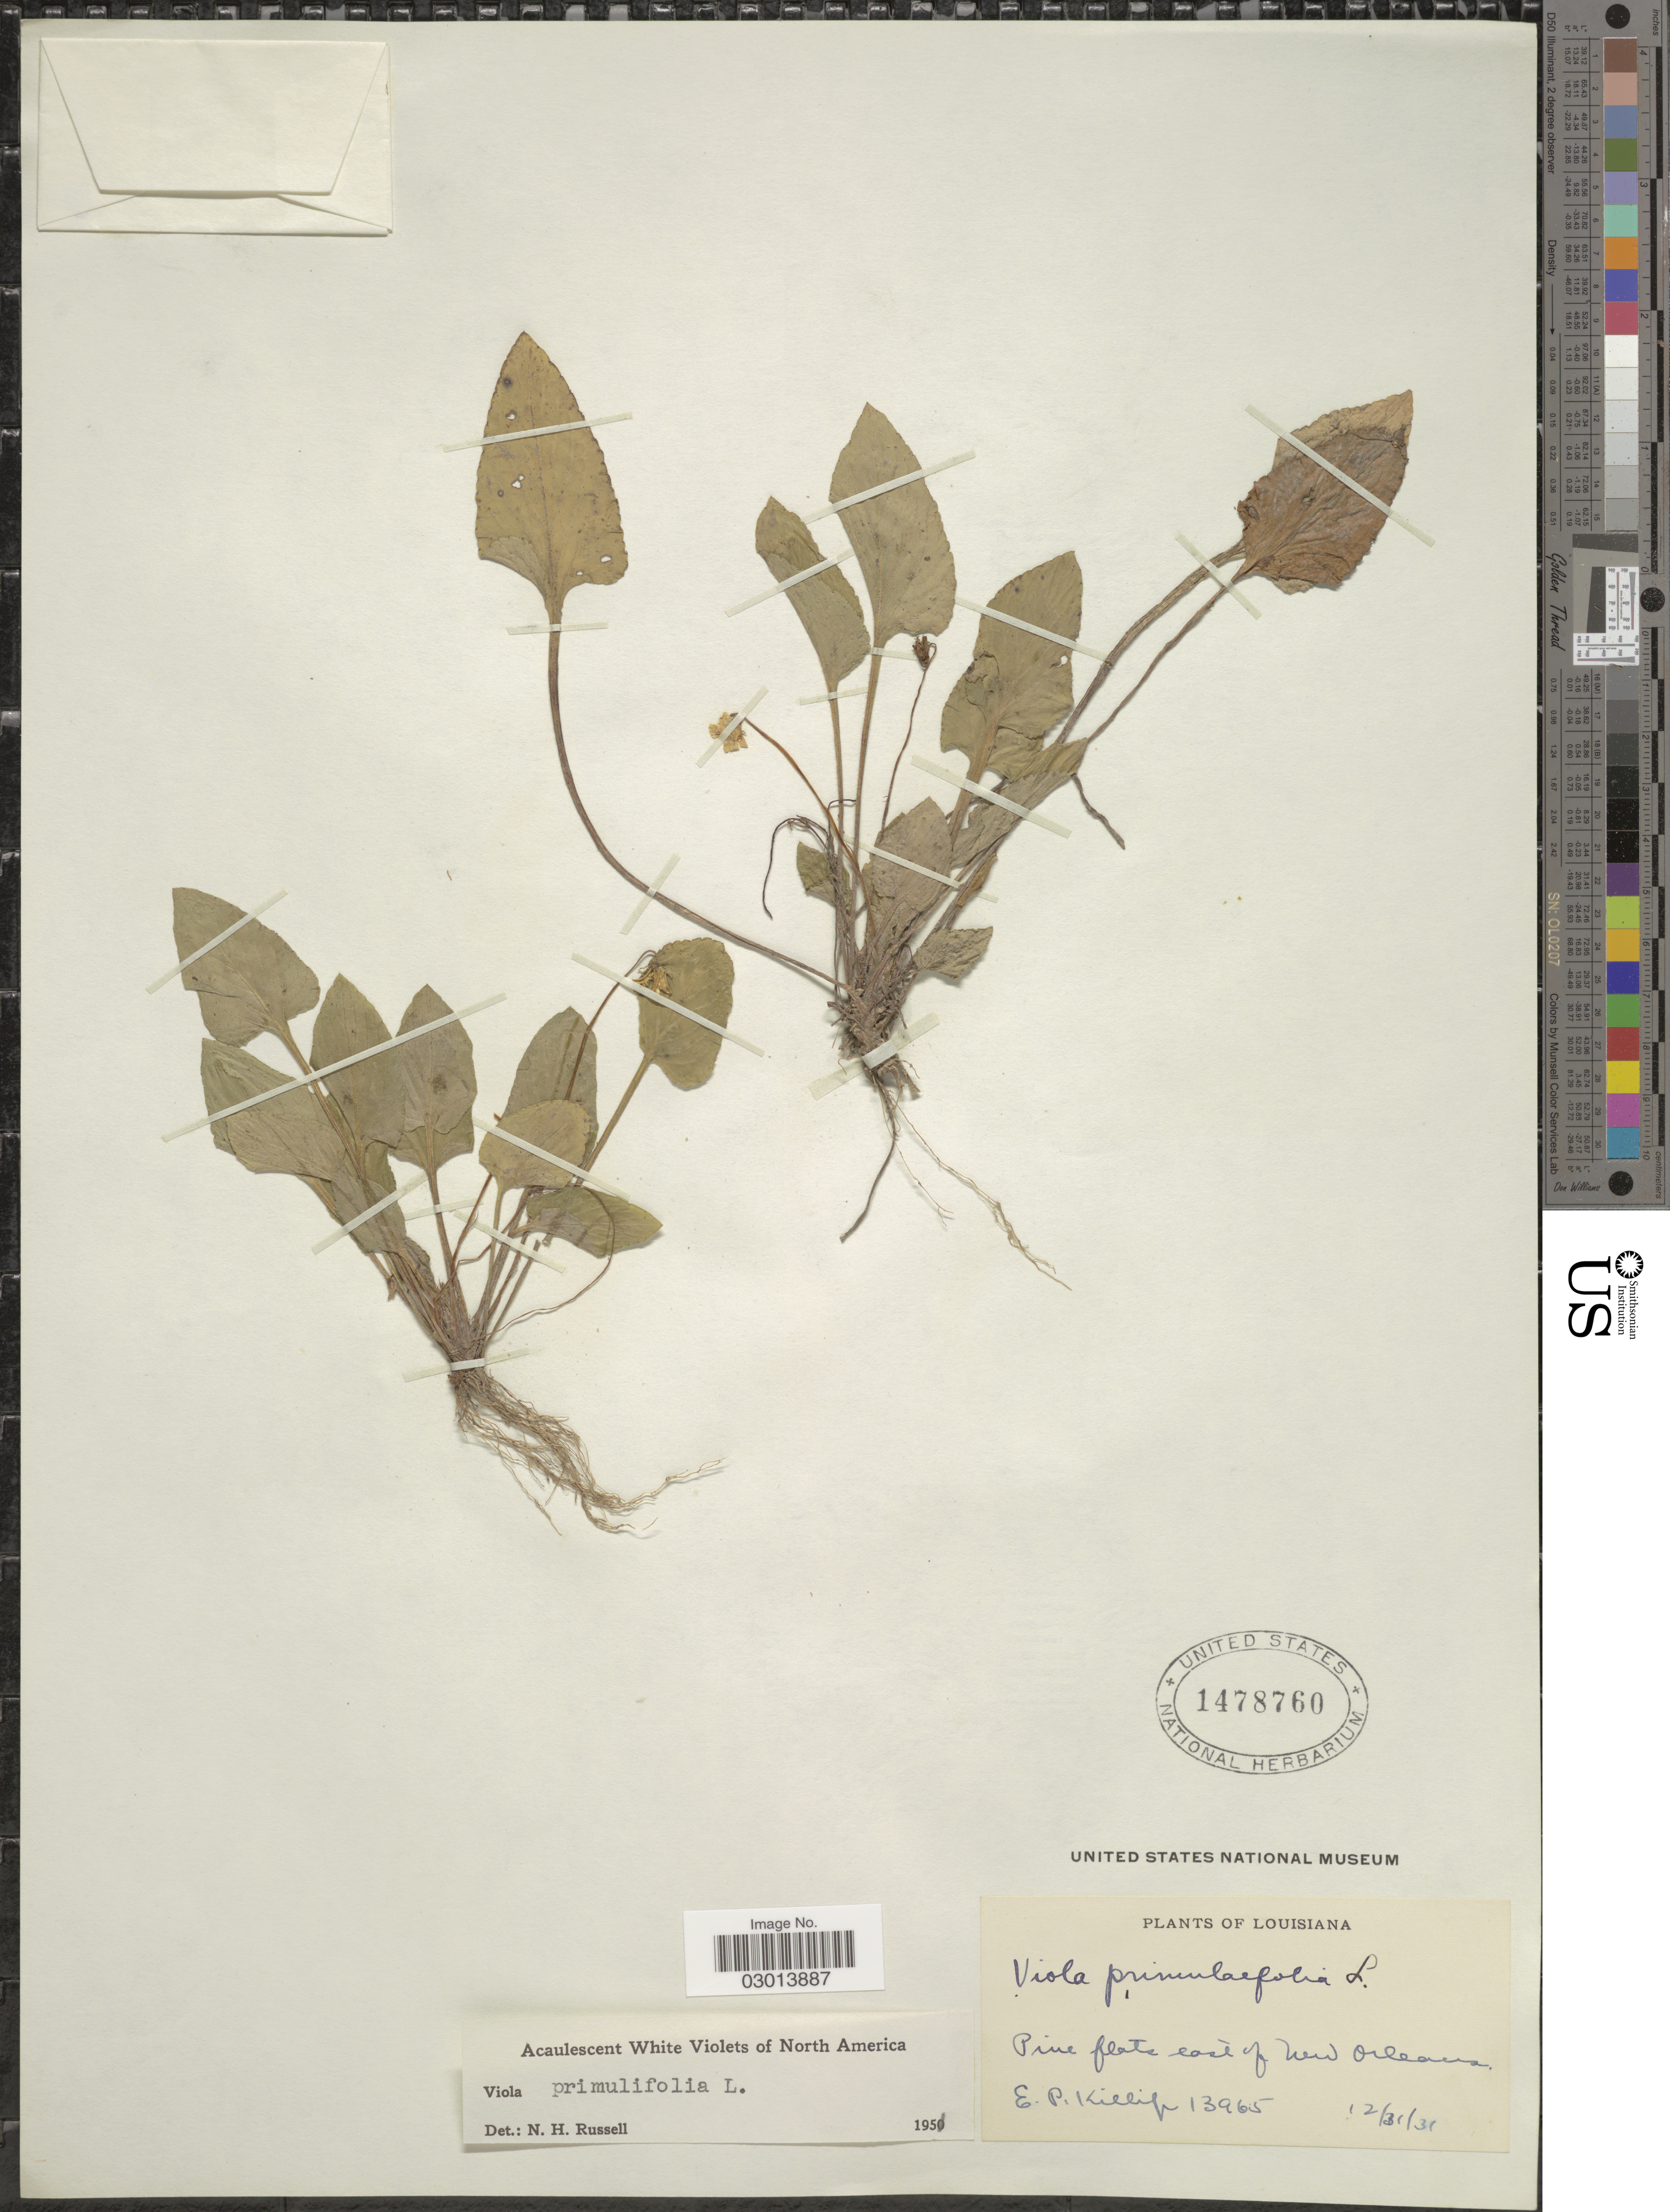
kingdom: Plantae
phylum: Tracheophyta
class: Magnoliopsida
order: Malpighiales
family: Violaceae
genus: Viola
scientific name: Viola primulifolia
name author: L.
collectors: E. P. Killip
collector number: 13965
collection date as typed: Transcribed d/m/y: 31/12/31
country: United States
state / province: Louisiana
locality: Pine flats east of New Orleans.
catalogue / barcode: US 1478760